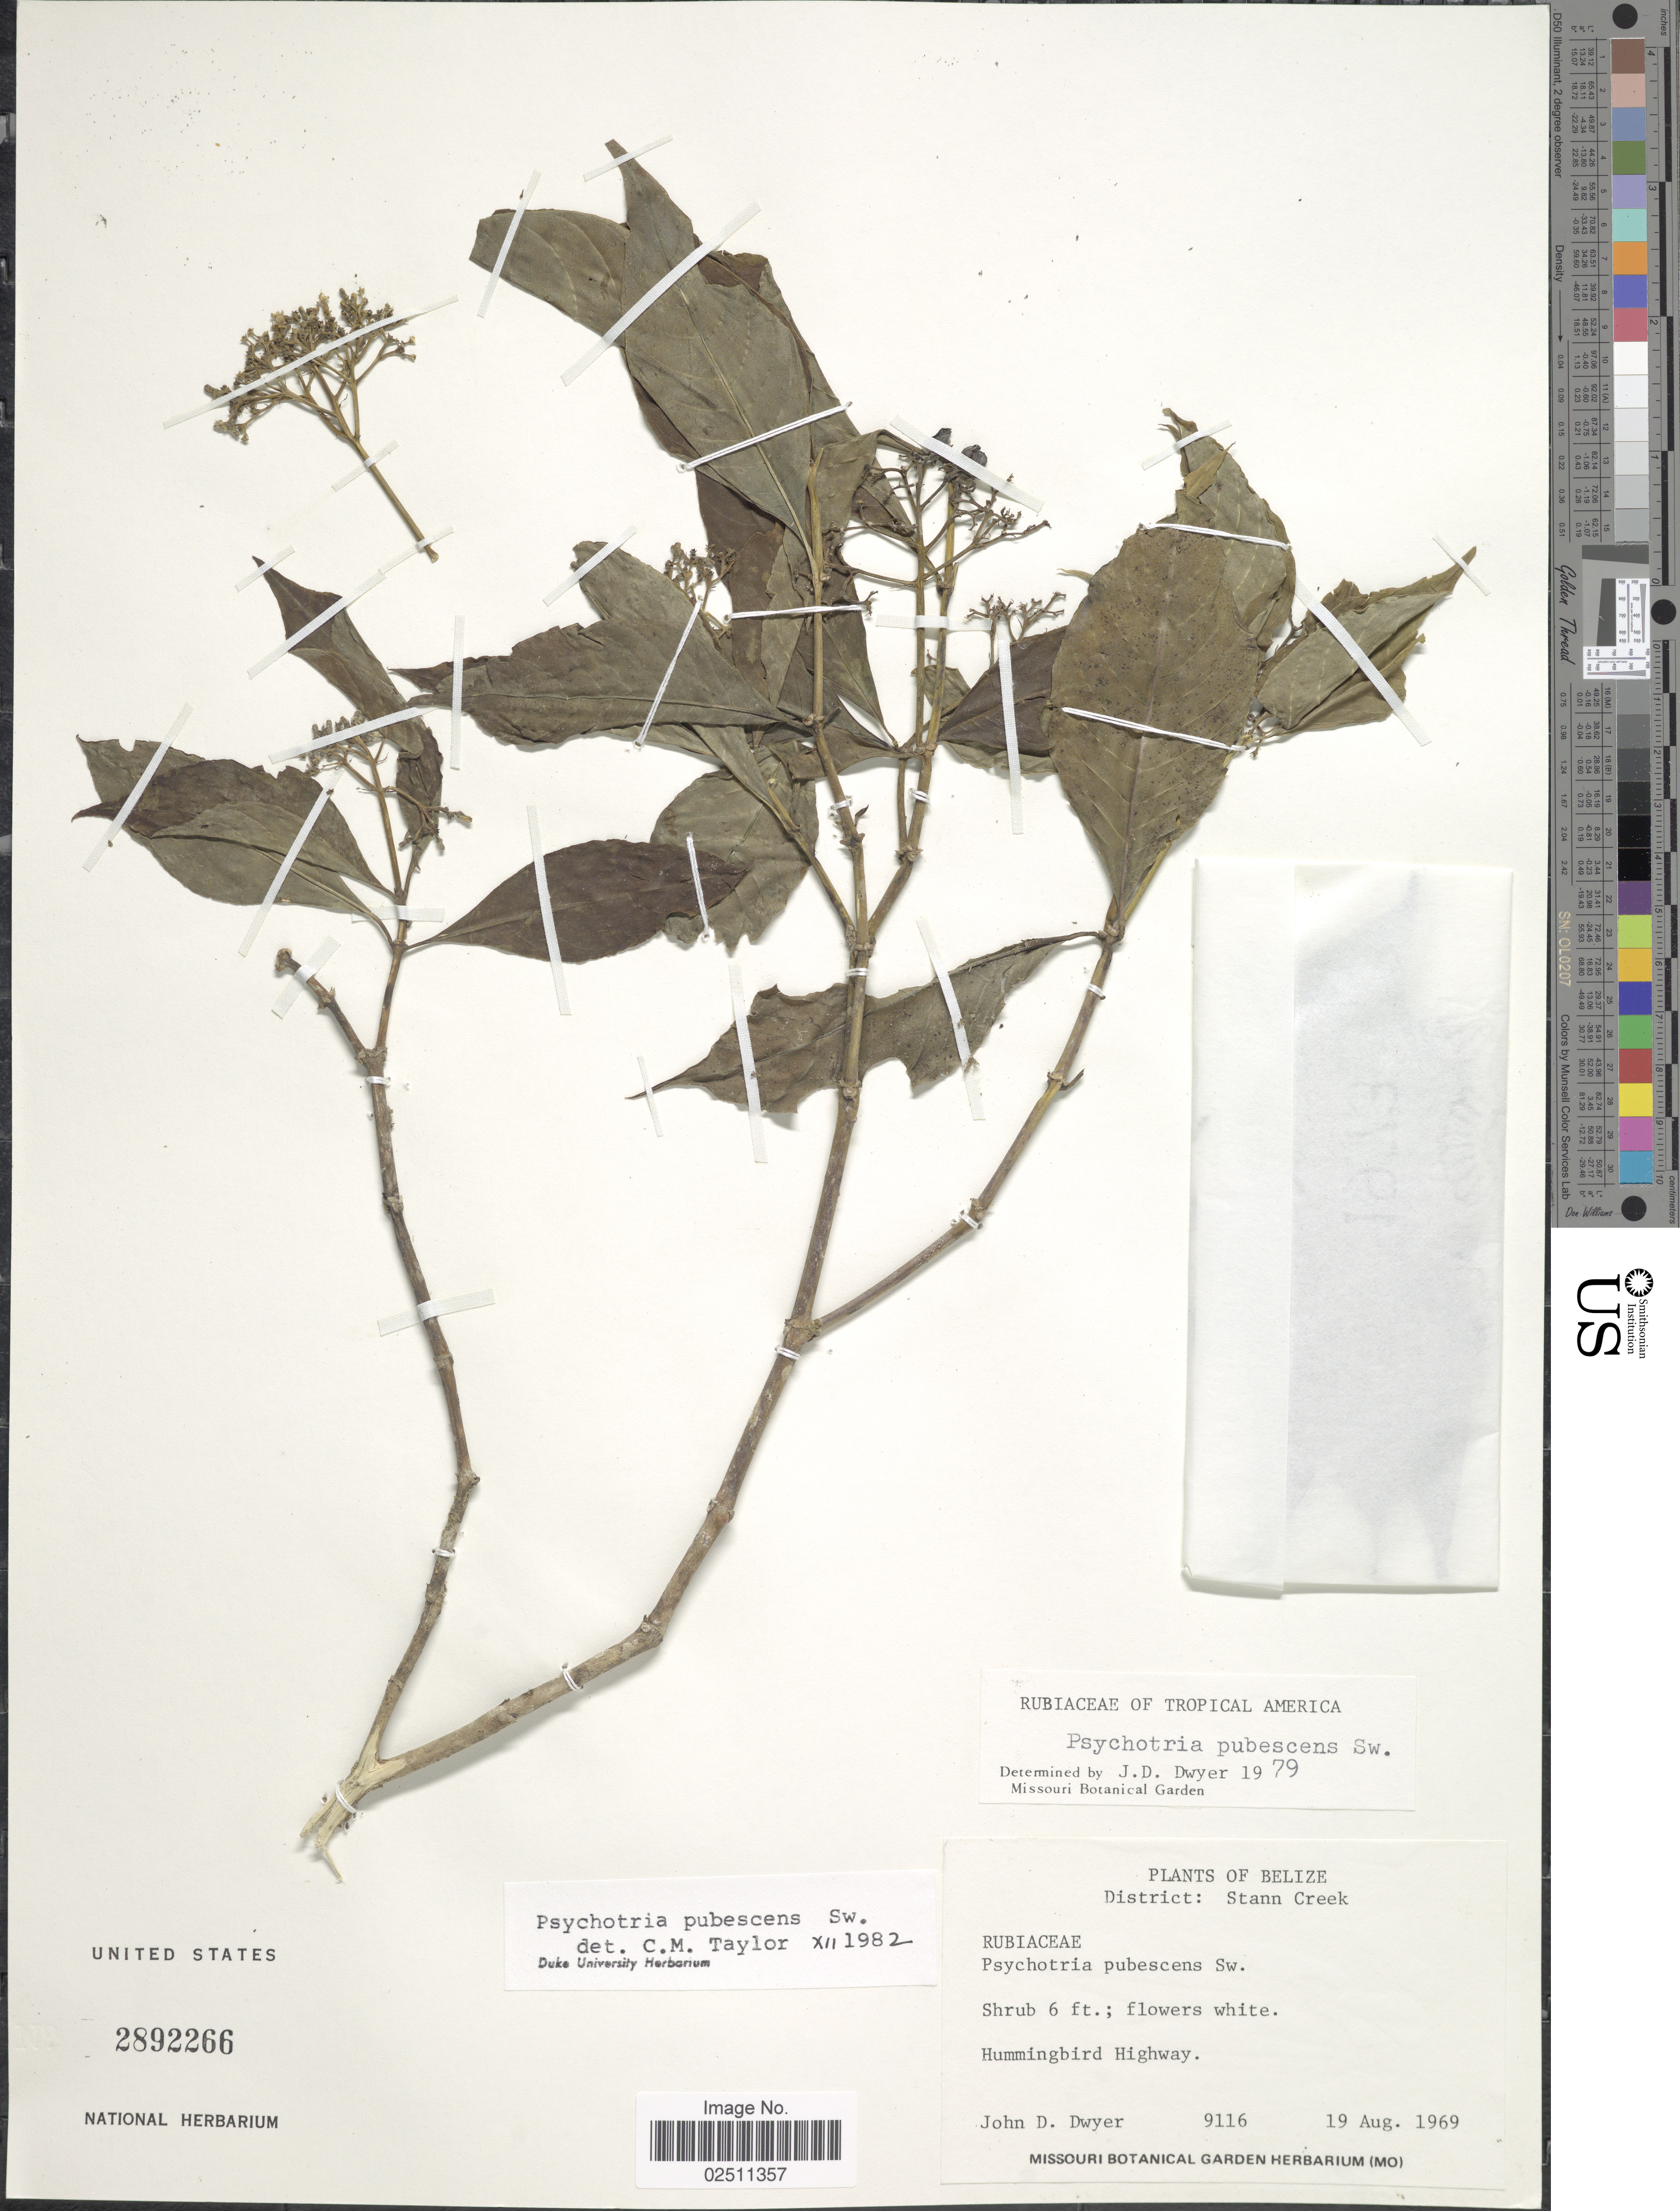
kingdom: Plantae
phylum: Tracheophyta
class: Magnoliopsida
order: Gentianales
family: Rubiaceae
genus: Psychotria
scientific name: Psychotria pubescens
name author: Sw.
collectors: J. D. Dwyer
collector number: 9116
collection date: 1969-08-19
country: Belize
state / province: Stann Creek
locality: Hummingbird Highway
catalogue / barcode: US 2892266